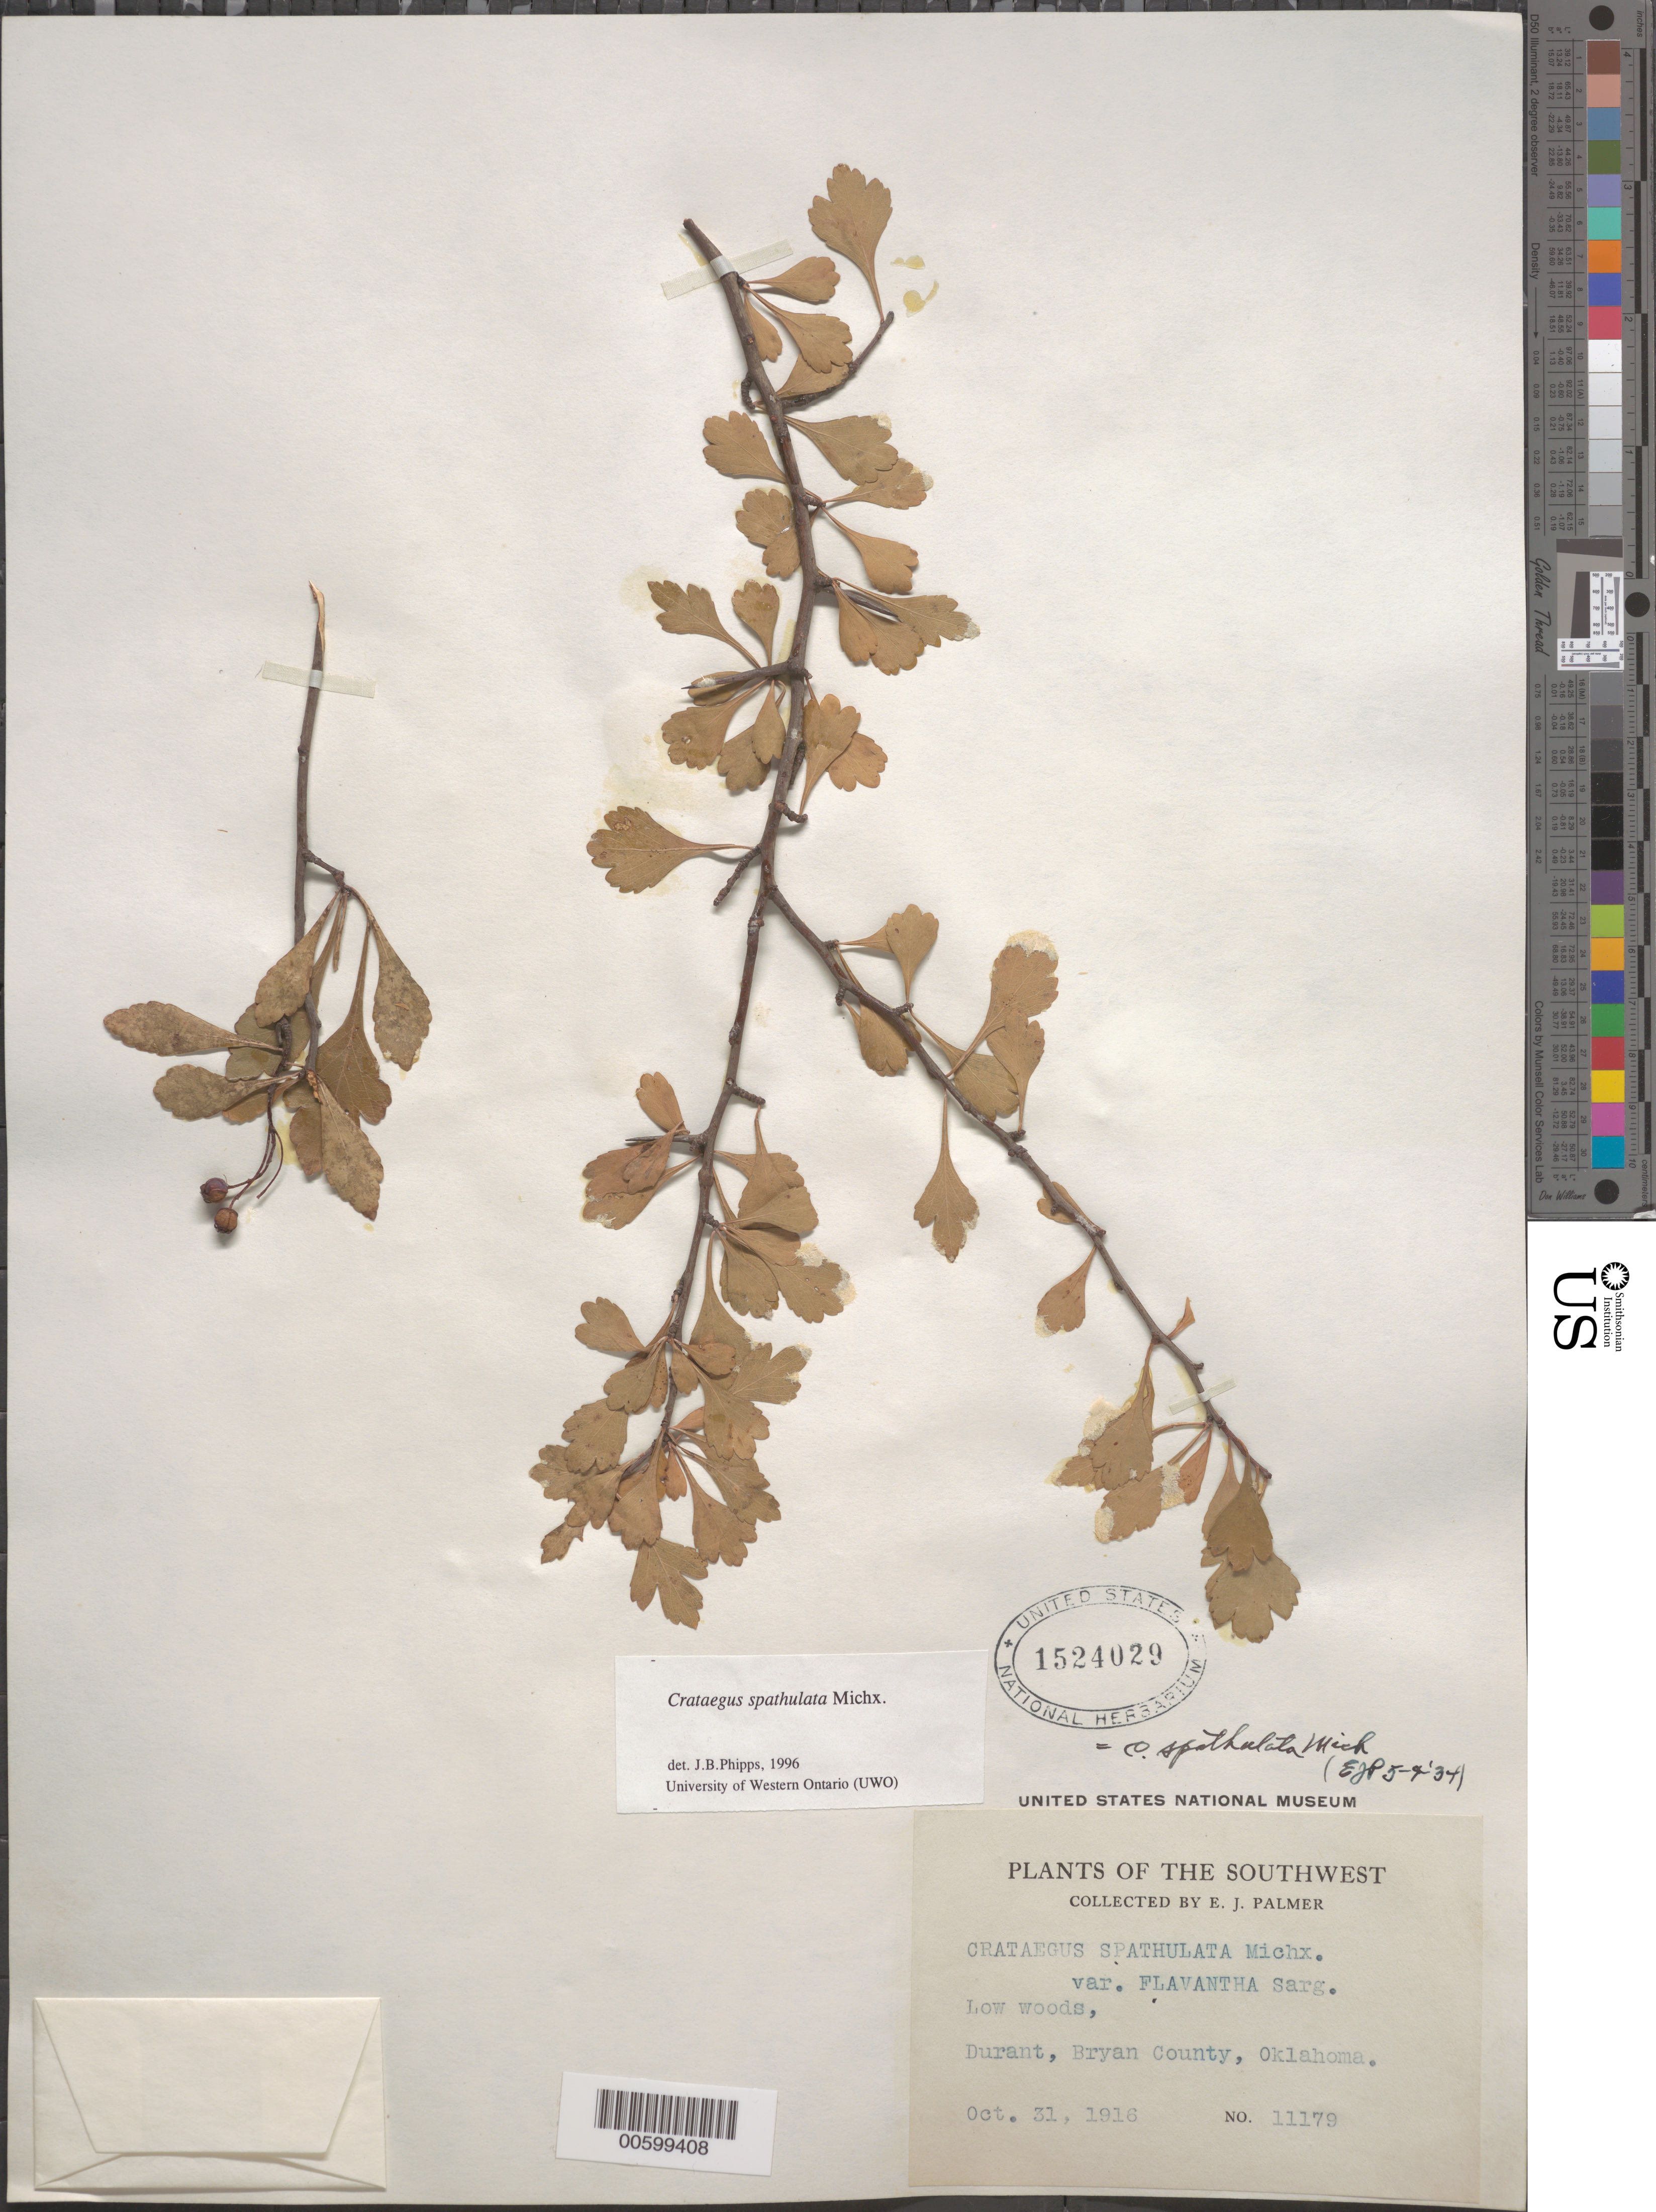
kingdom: Plantae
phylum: Tracheophyta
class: Magnoliopsida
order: Rosales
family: Rosaceae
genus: Crataegus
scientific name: Crataegus spathulata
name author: Michx.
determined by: Palmer, E. J.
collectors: E. J. Palmer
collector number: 11179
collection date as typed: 31 Oct 1916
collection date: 1916-10-31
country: United States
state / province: Oklahoma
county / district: Bryan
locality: Durant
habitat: Low woods.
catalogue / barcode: US 1524029